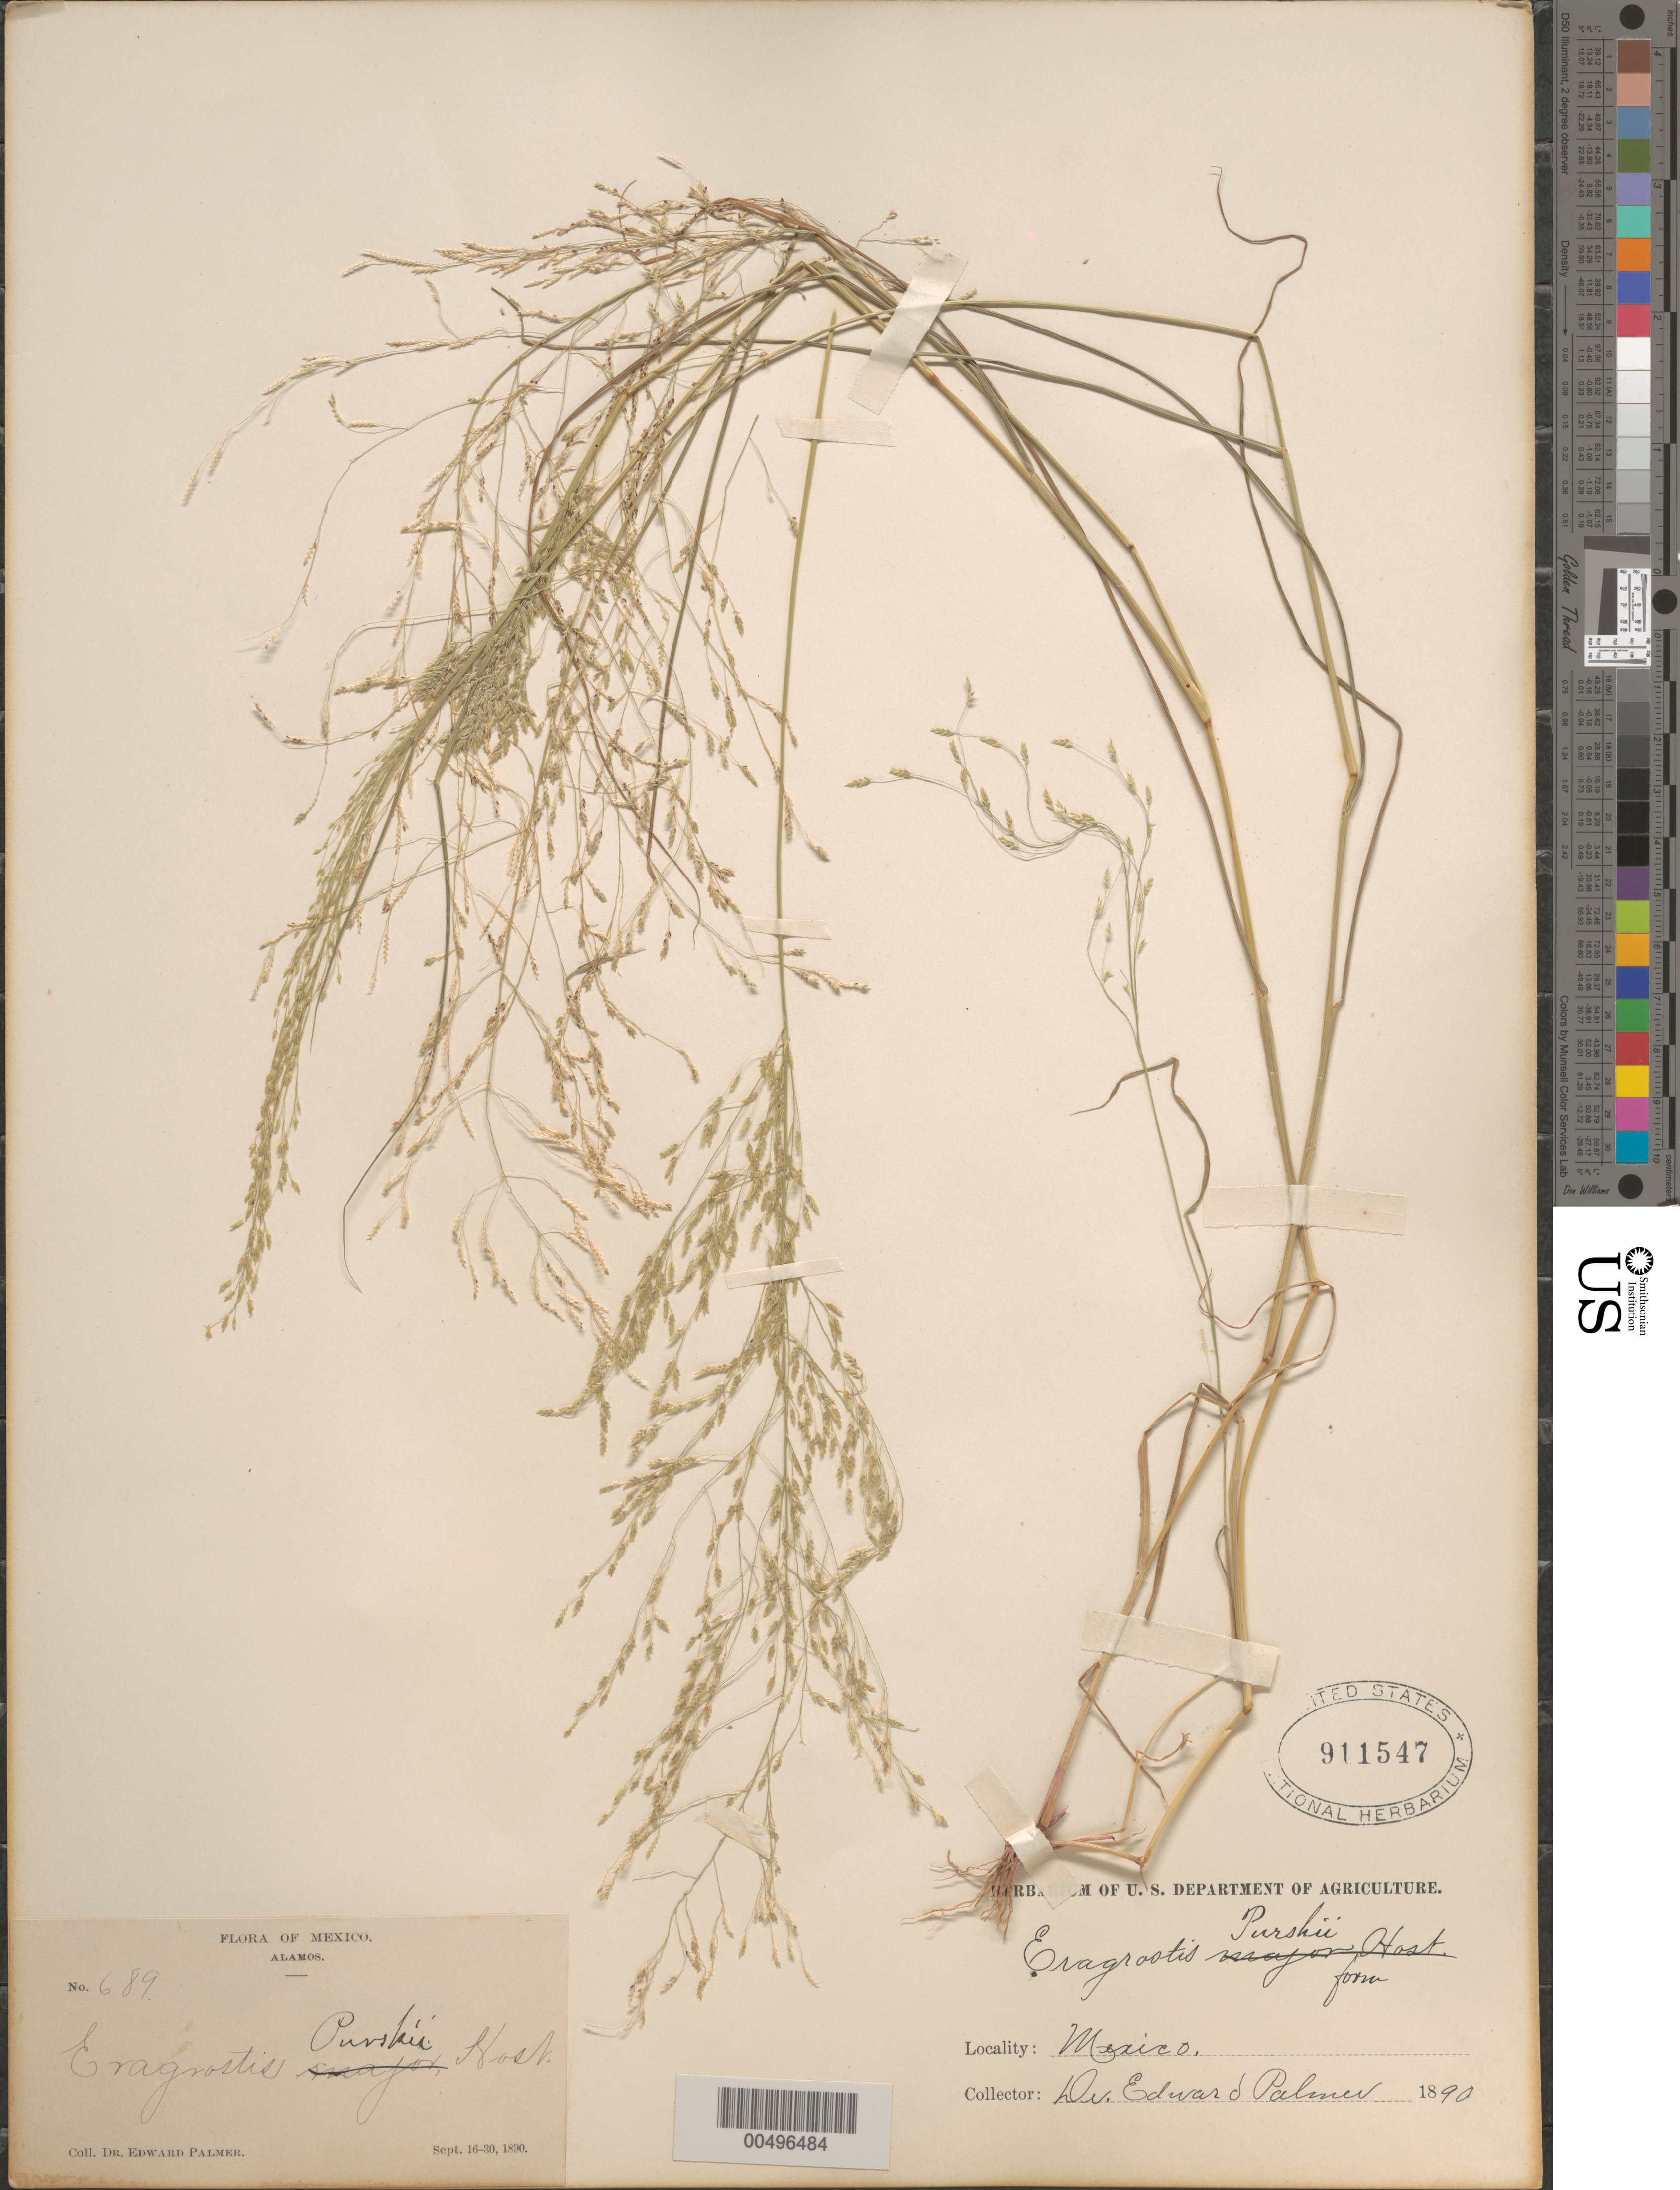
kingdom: Plantae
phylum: Tracheophyta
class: Liliopsida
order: Poales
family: Poaceae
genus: Eragrostis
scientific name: Eragrostis pectinacea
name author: (Michx.) Nees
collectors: E. Palmer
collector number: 689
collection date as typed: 16 Sep 1890 to 30 Sep 1890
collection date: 1890-09-16/1890-09-30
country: Mexico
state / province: Sonora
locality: Alamos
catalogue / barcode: US 911547